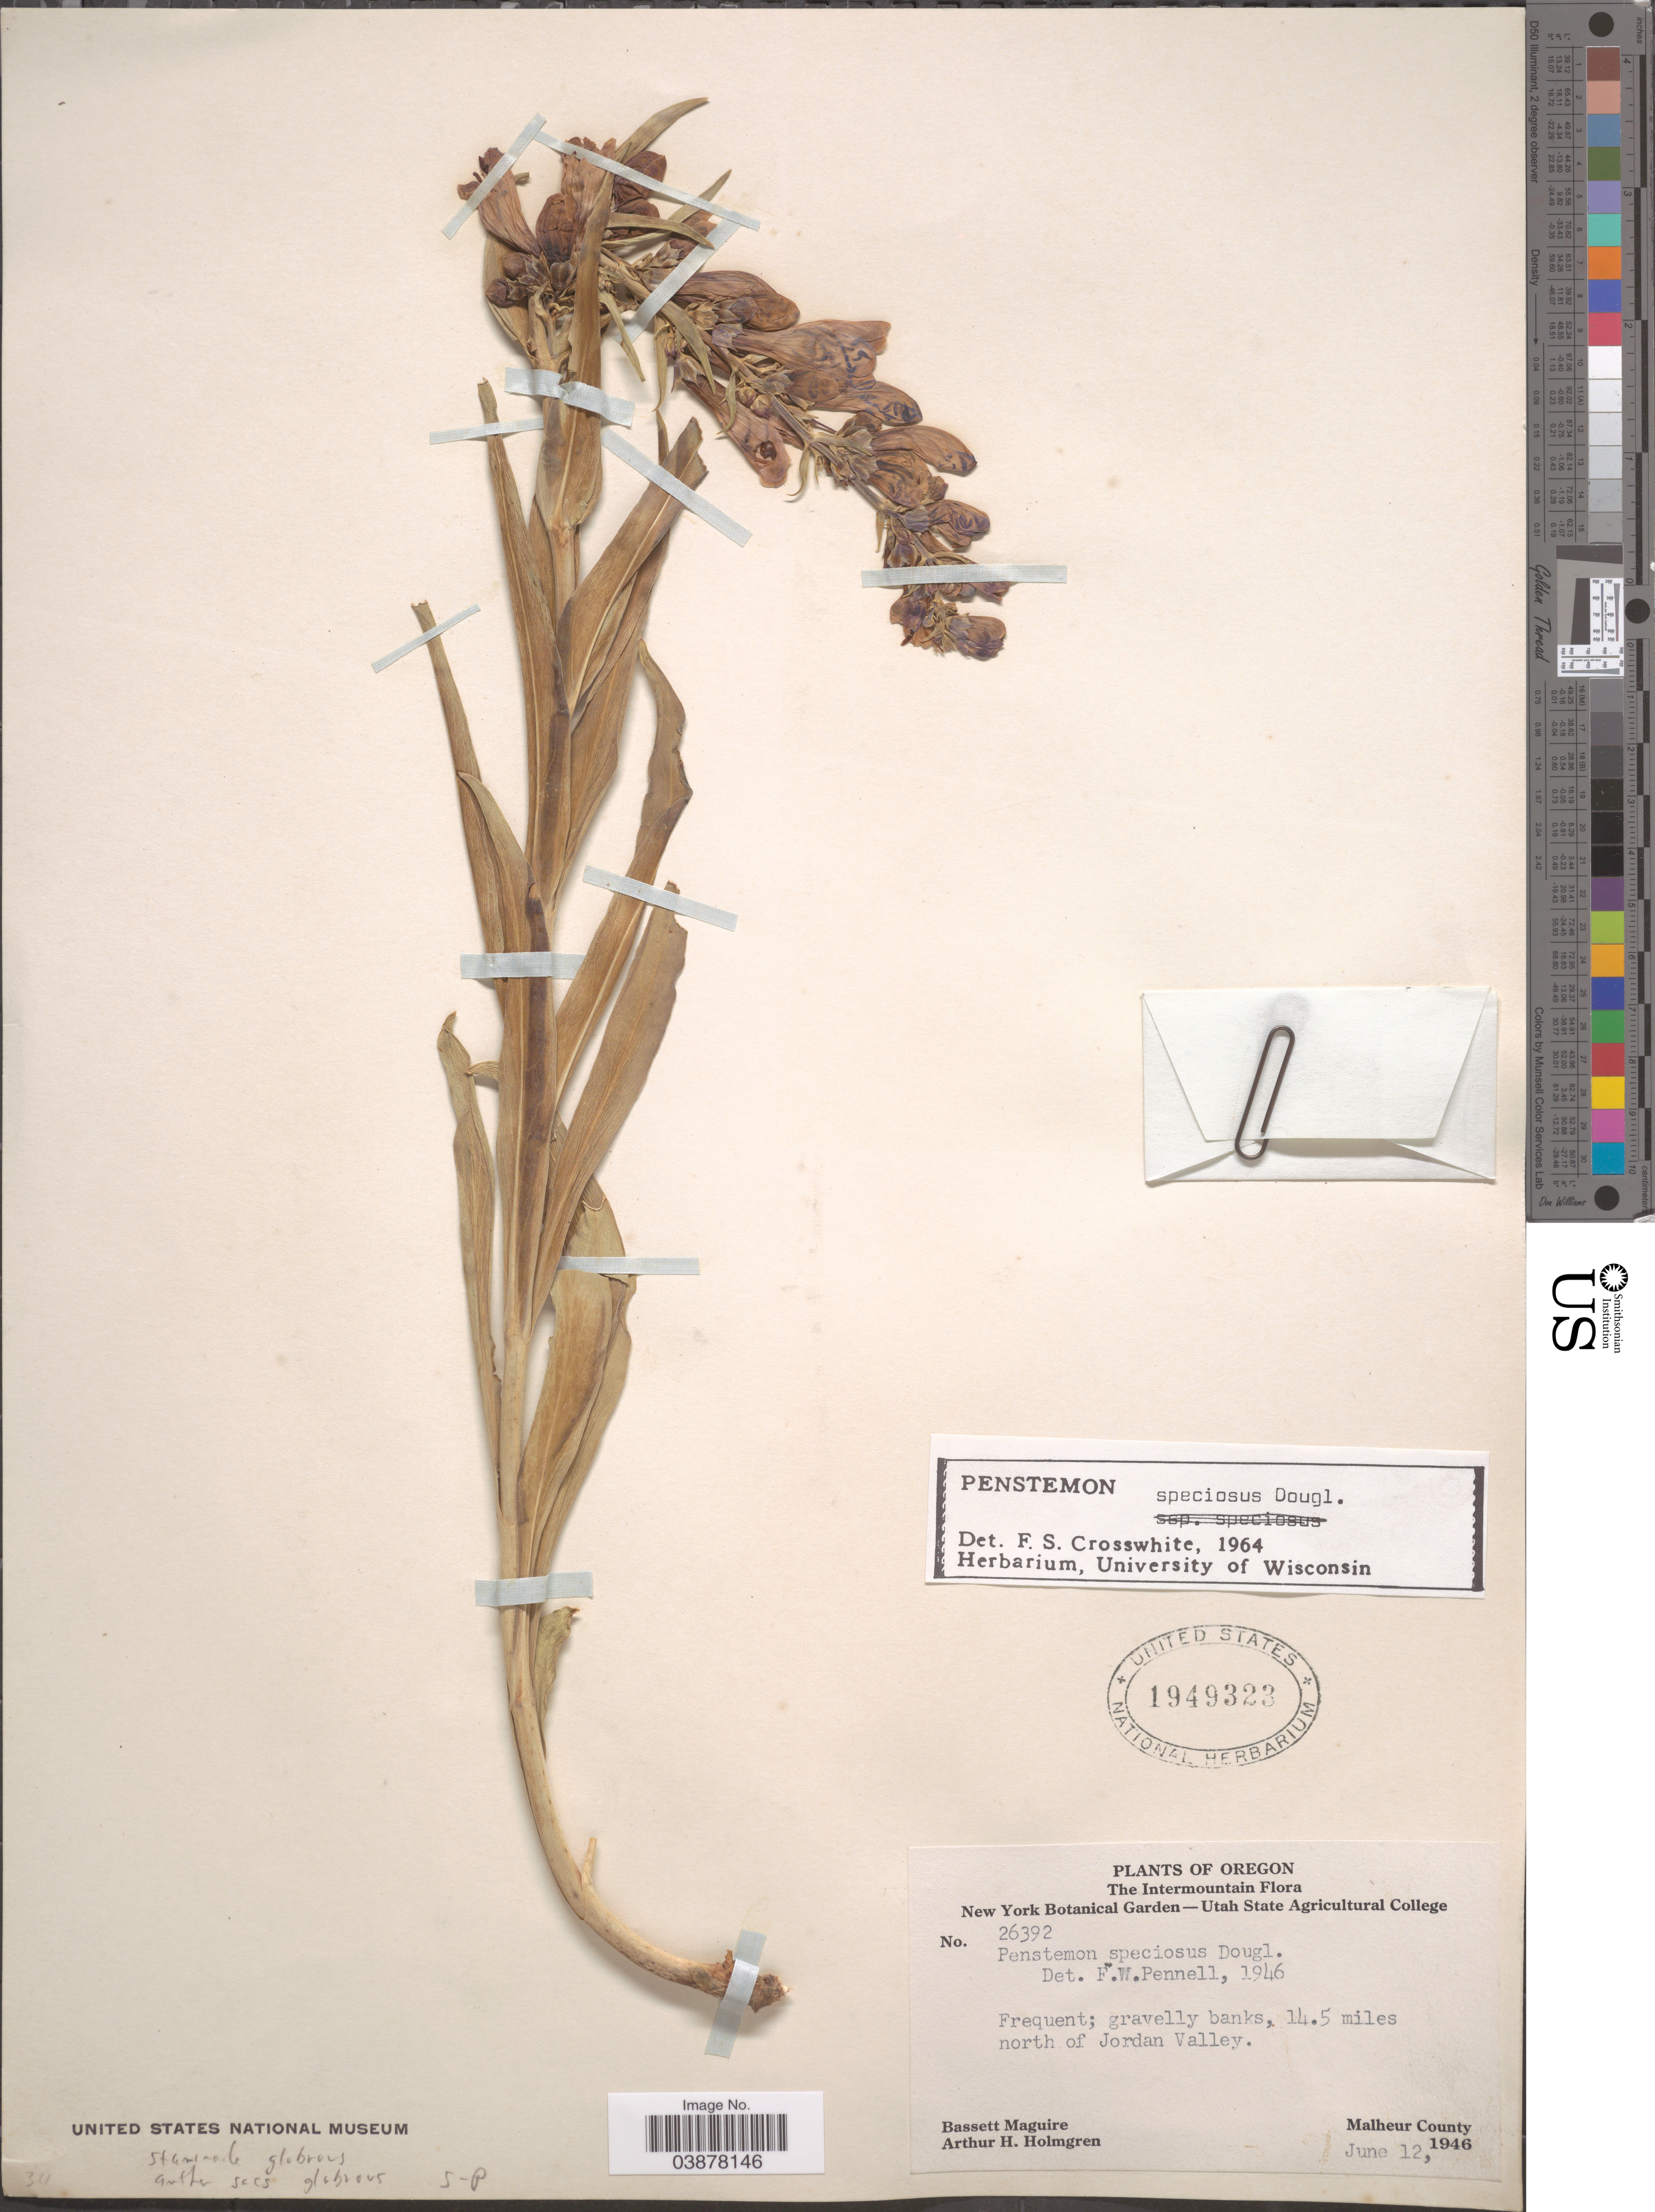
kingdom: Plantae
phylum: Tracheophyta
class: Magnoliopsida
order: Lamiales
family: Plantaginaceae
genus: Penstemon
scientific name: Penstemon speciosus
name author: Douglas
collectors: B. Maguire & A. H. Holmgren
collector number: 26392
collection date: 1946-06-12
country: United States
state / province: Oregon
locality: The Intermountain. 14.5 miles north of Jordan Valley. Malheur County.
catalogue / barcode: US 1949323